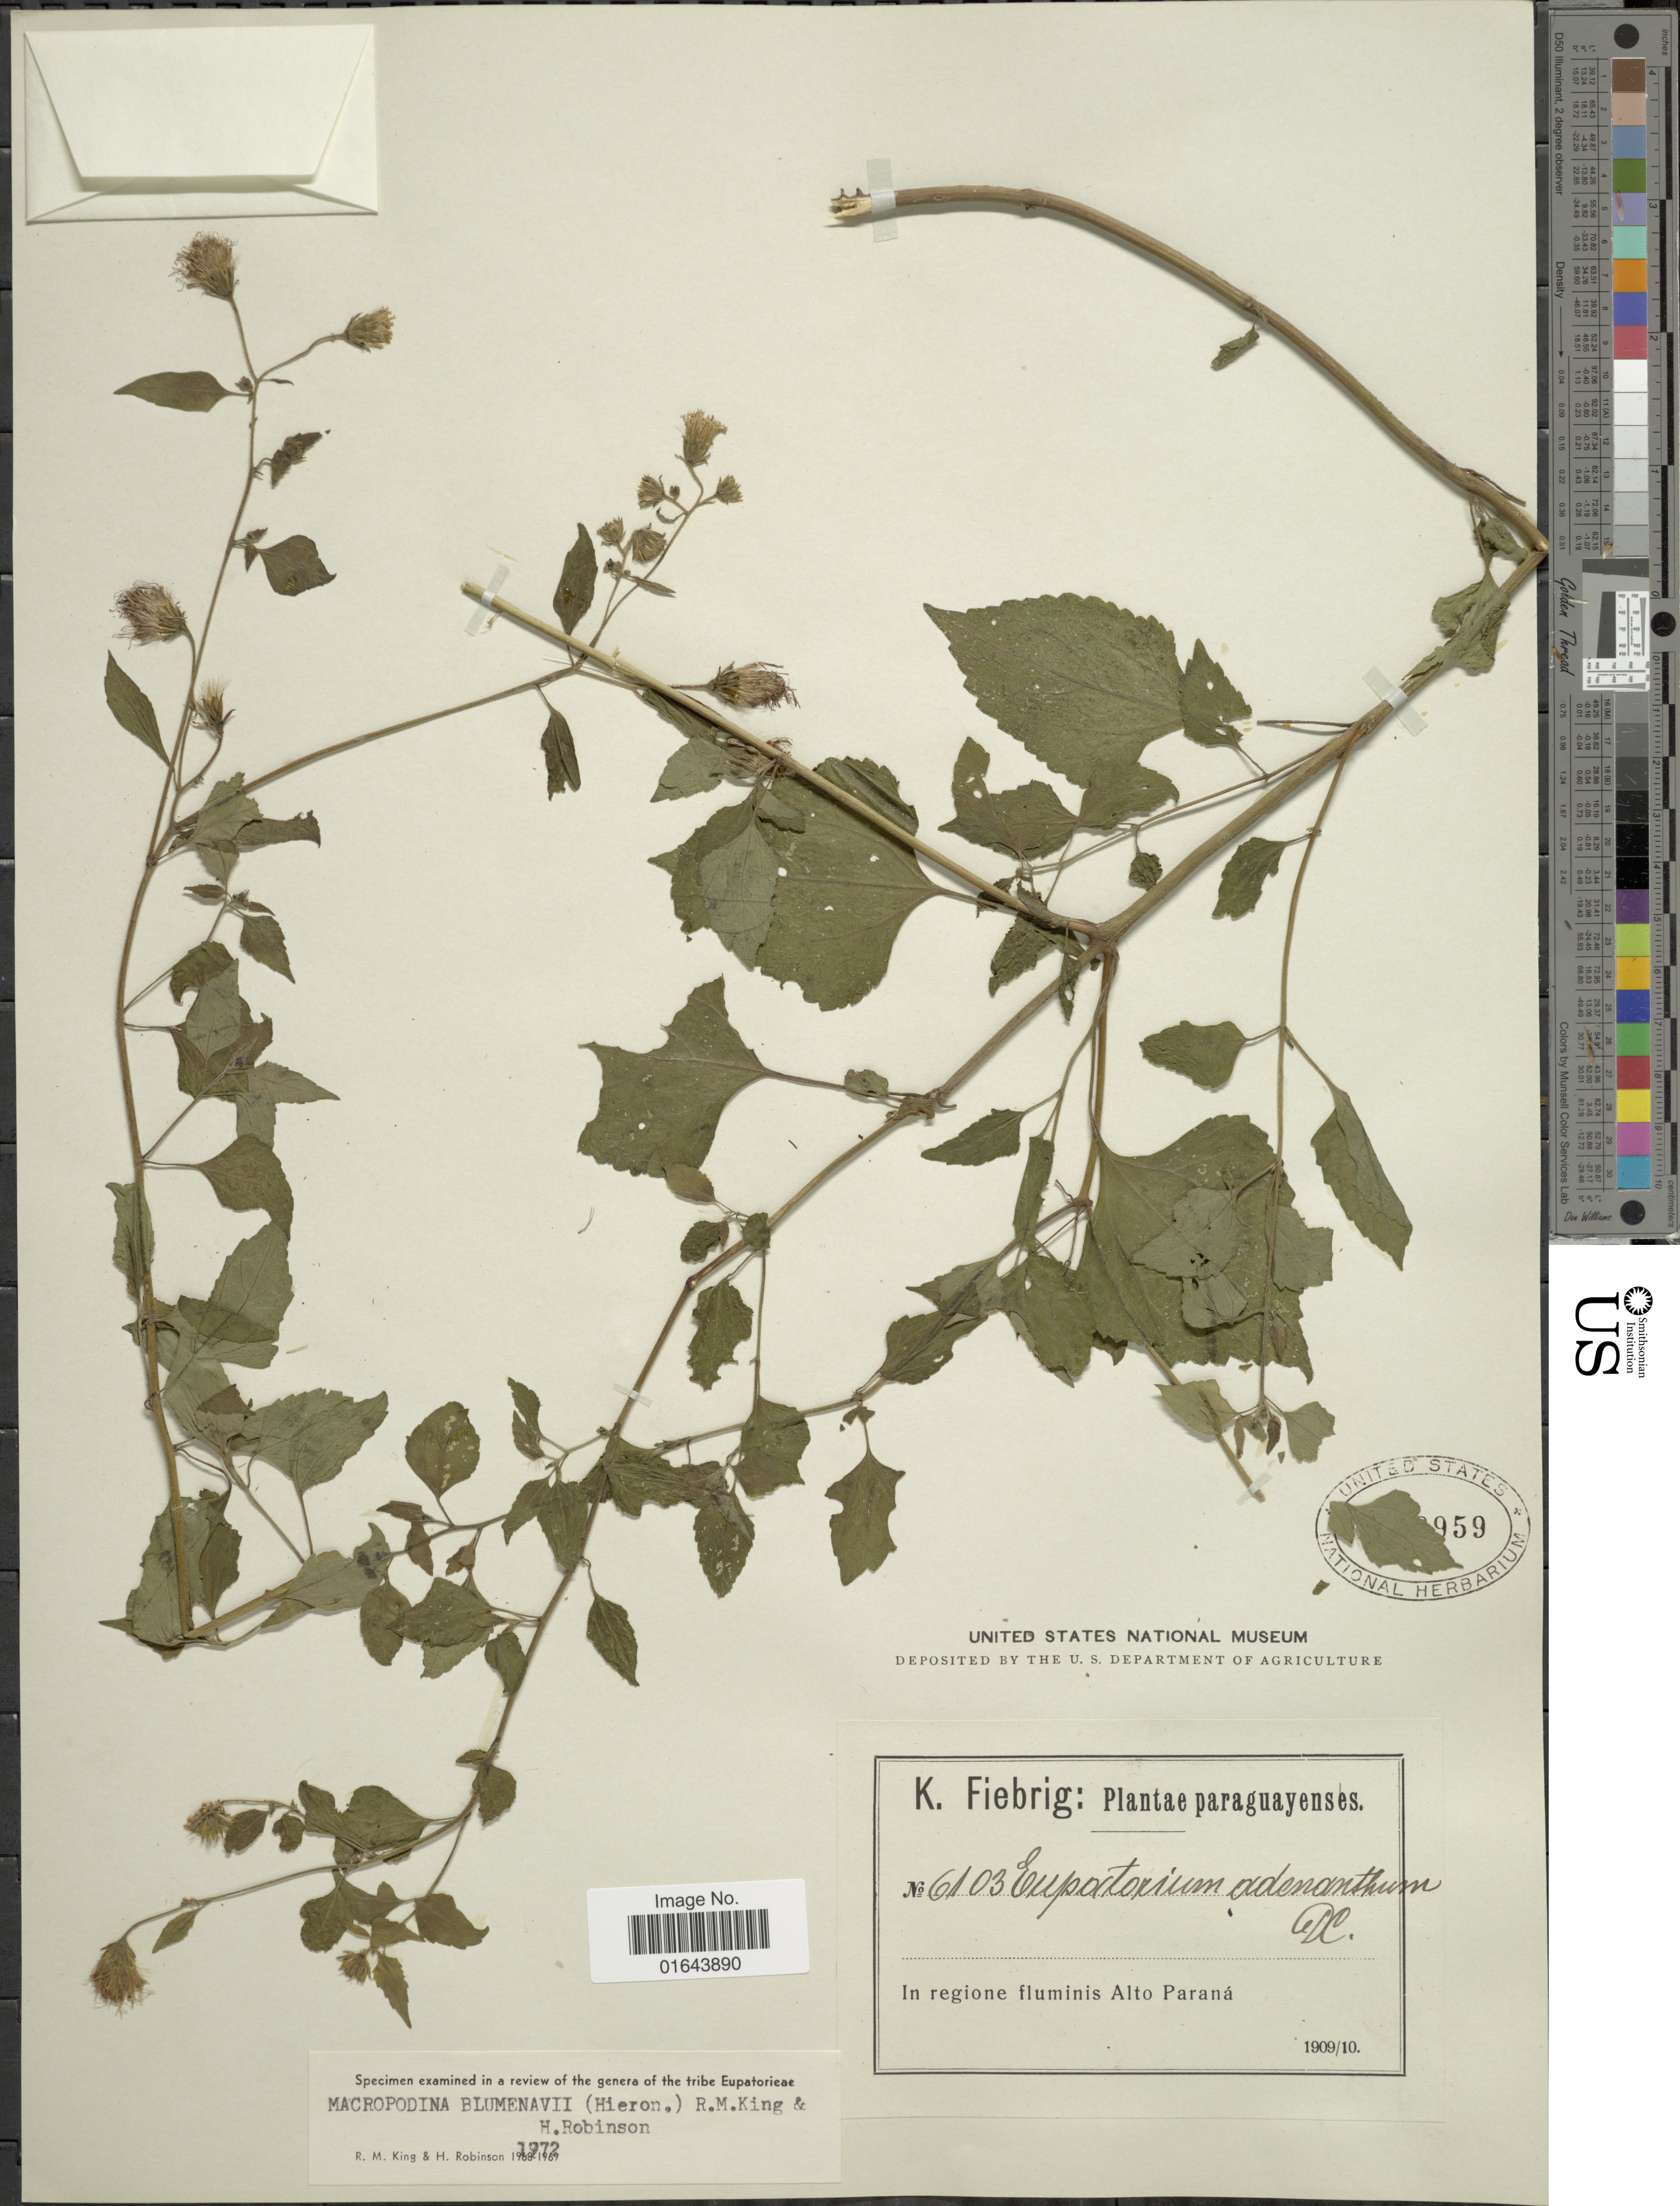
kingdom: Plantae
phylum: Tracheophyta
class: Magnoliopsida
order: Asterales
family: Asteraceae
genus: Macropodina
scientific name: Macropodina blumenavii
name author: (Hieron.) R.M. King & H. Rob.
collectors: K. Fiebrig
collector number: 6103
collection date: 1909/1910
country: Paraguay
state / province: Alto Parana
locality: In regione fluminis Alto Paraná